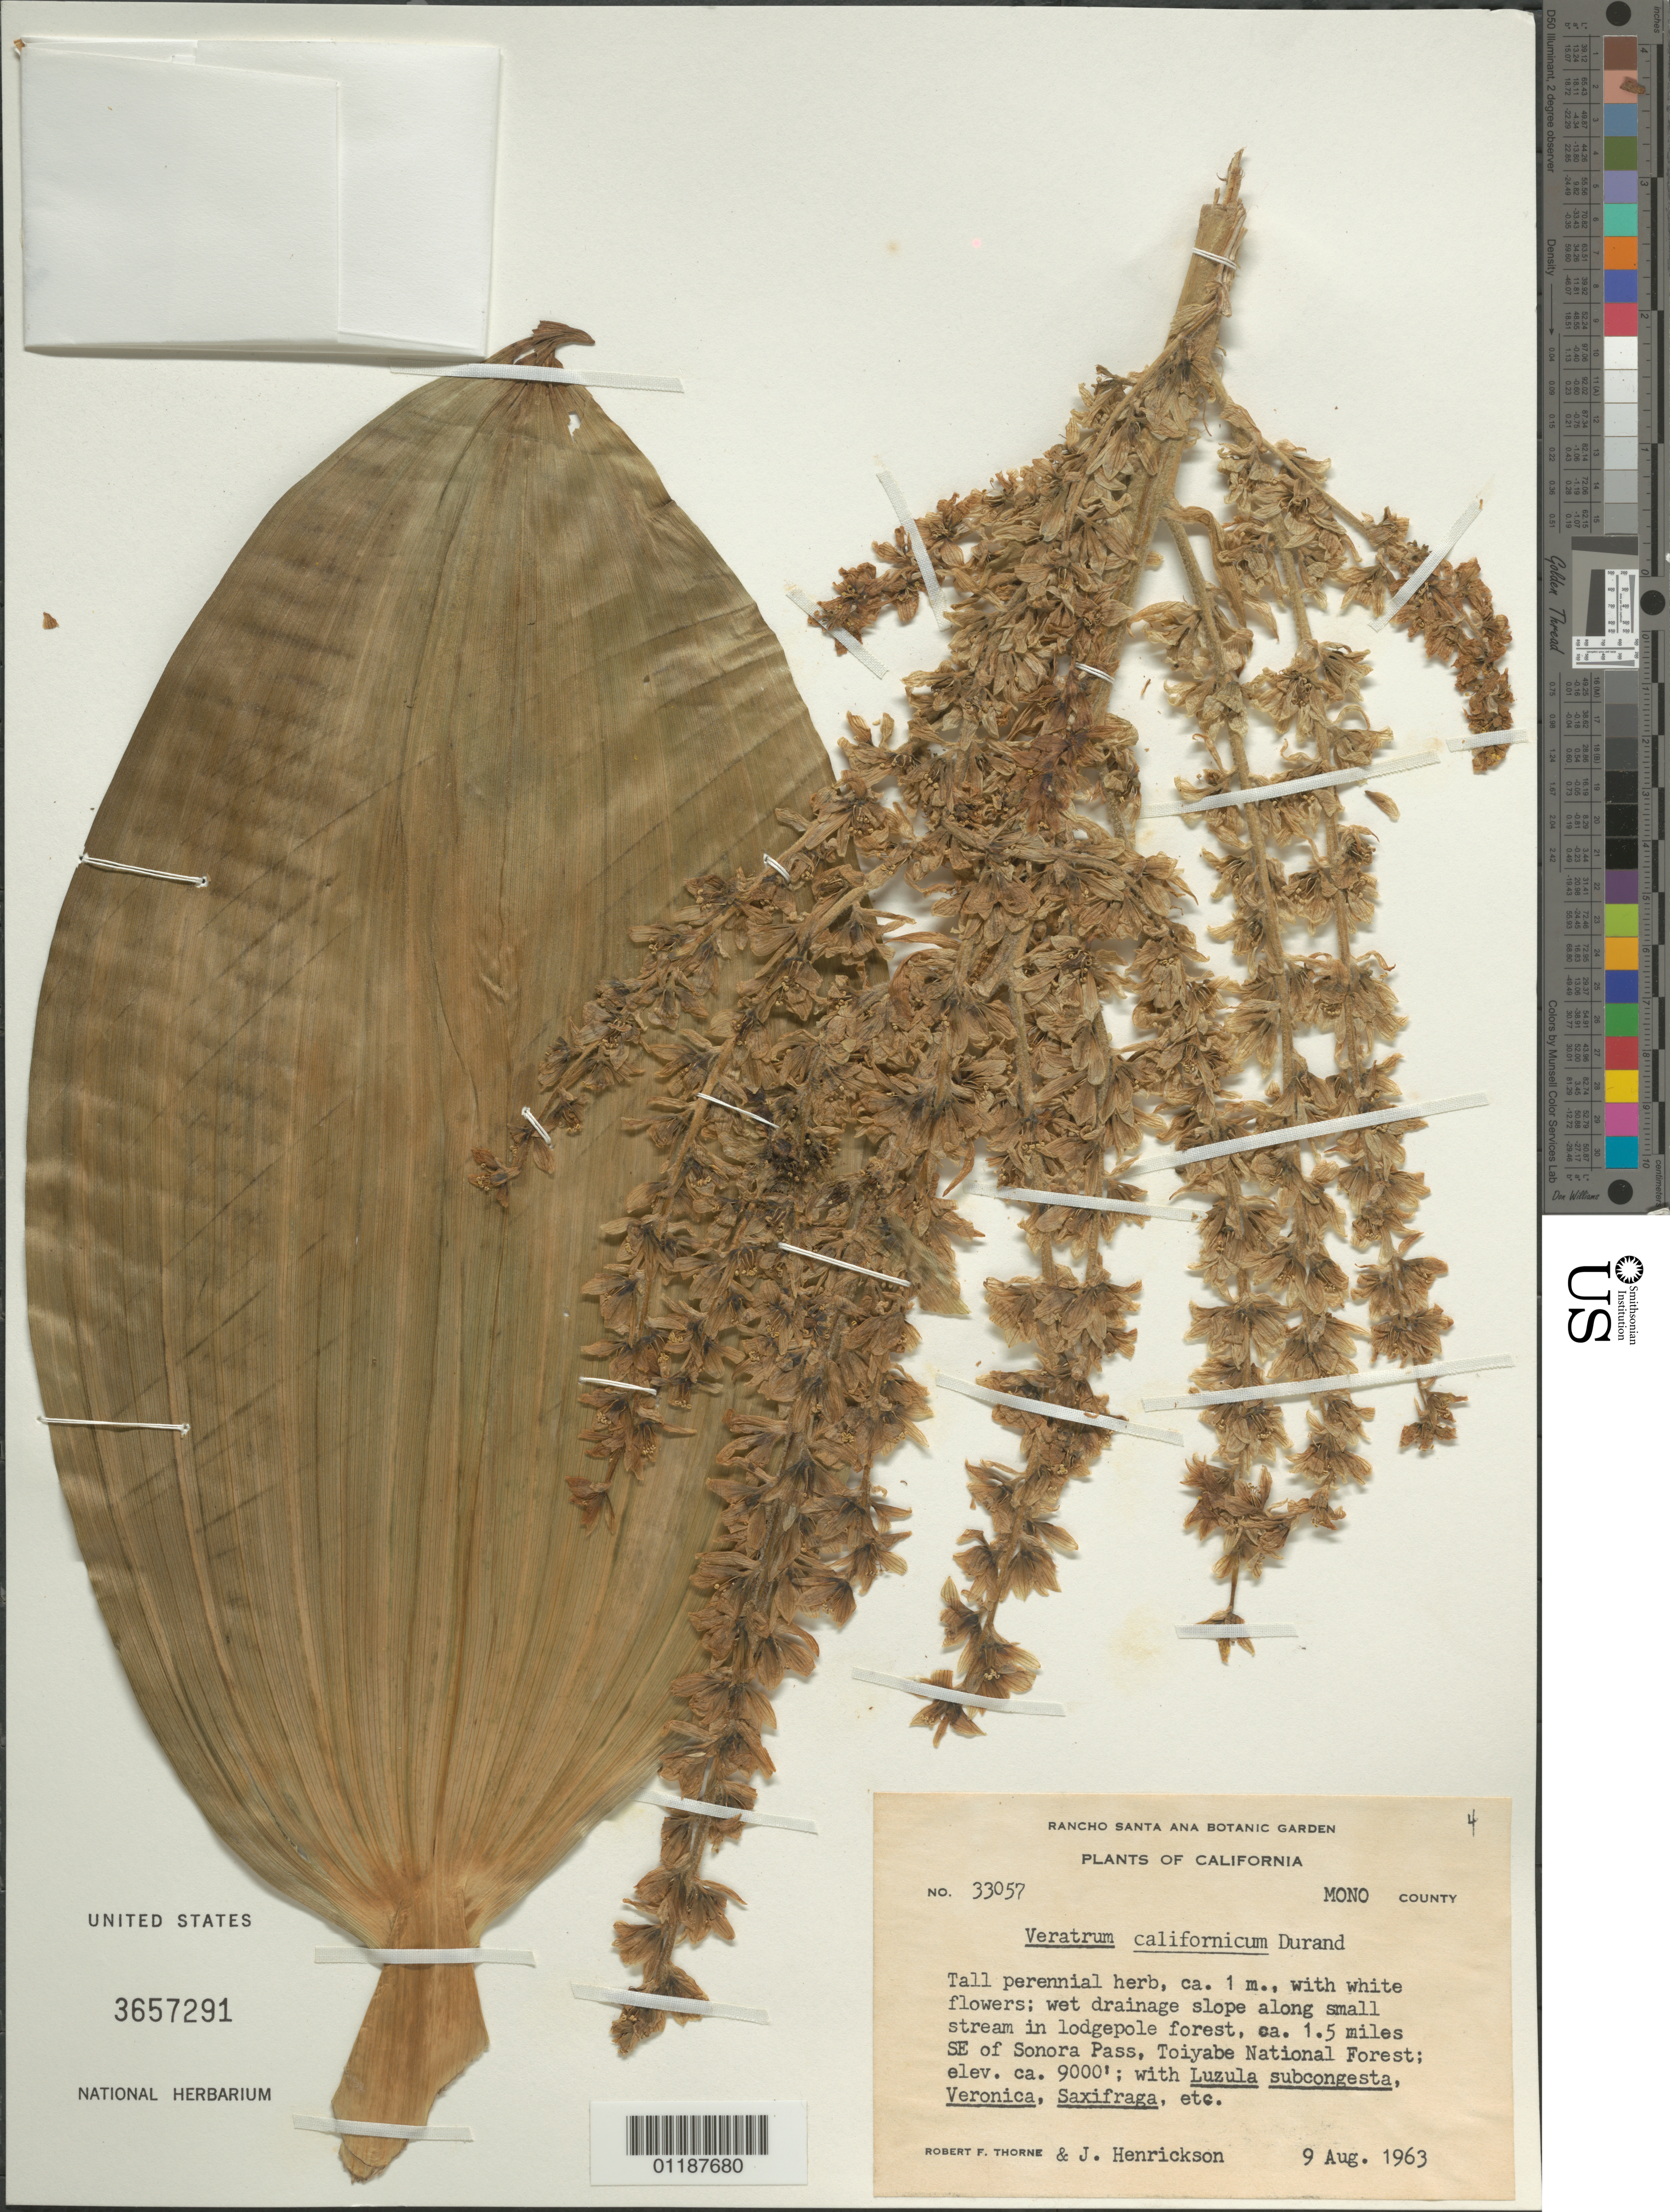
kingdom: Plantae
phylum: Tracheophyta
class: Liliopsida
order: Liliales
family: Melanthiaceae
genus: Veratrum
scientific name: Veratrum californicum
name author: Durand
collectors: R. F. Thorne & J. Henrickson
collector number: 33057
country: United States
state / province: California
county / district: Mono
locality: Toiyabe Nationbal Forest, SE of Sonora Pass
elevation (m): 2743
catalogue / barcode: US 3657291